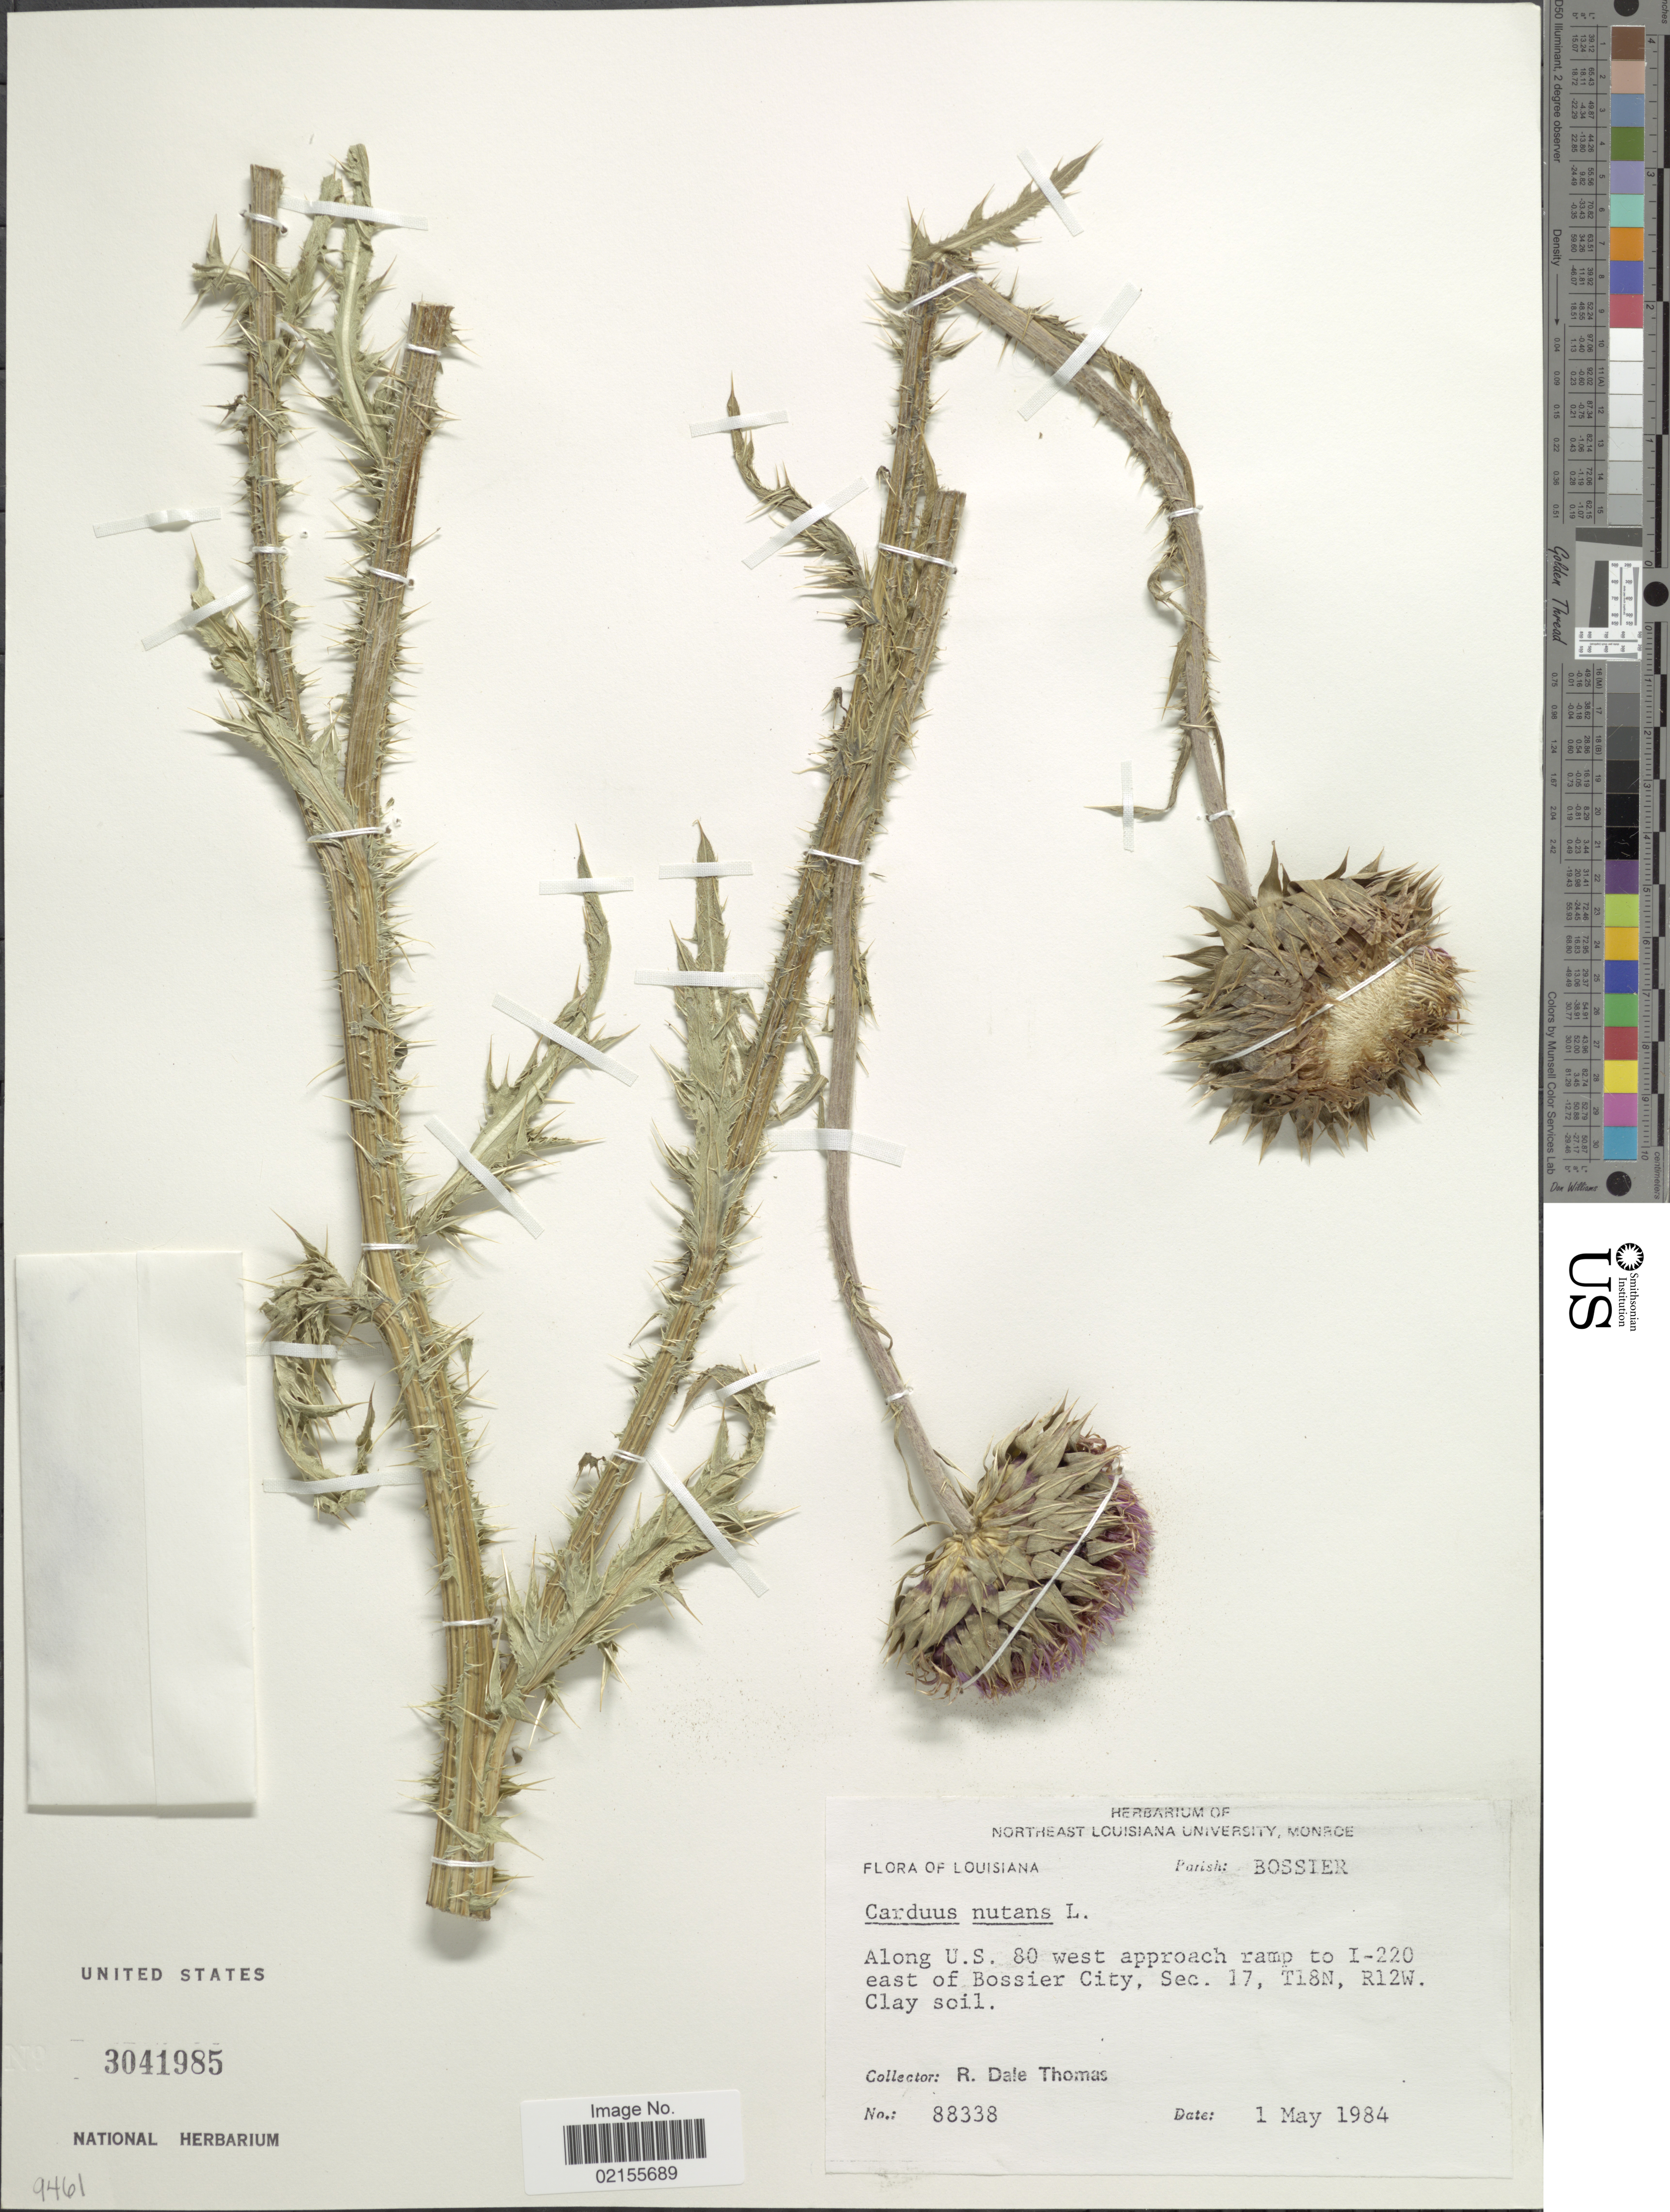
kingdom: Plantae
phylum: Tracheophyta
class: Magnoliopsida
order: Asterales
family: Asteraceae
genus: Carduus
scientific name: Carduus nutans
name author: L.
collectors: R. Thomas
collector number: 88338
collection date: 1984-05-01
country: United States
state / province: Louisiana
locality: Parish: Bossier. Along U.S. 80 west approach ramp to I-220 east of Bossier City, Sec. 17, T18N, R12W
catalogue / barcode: US 3041985